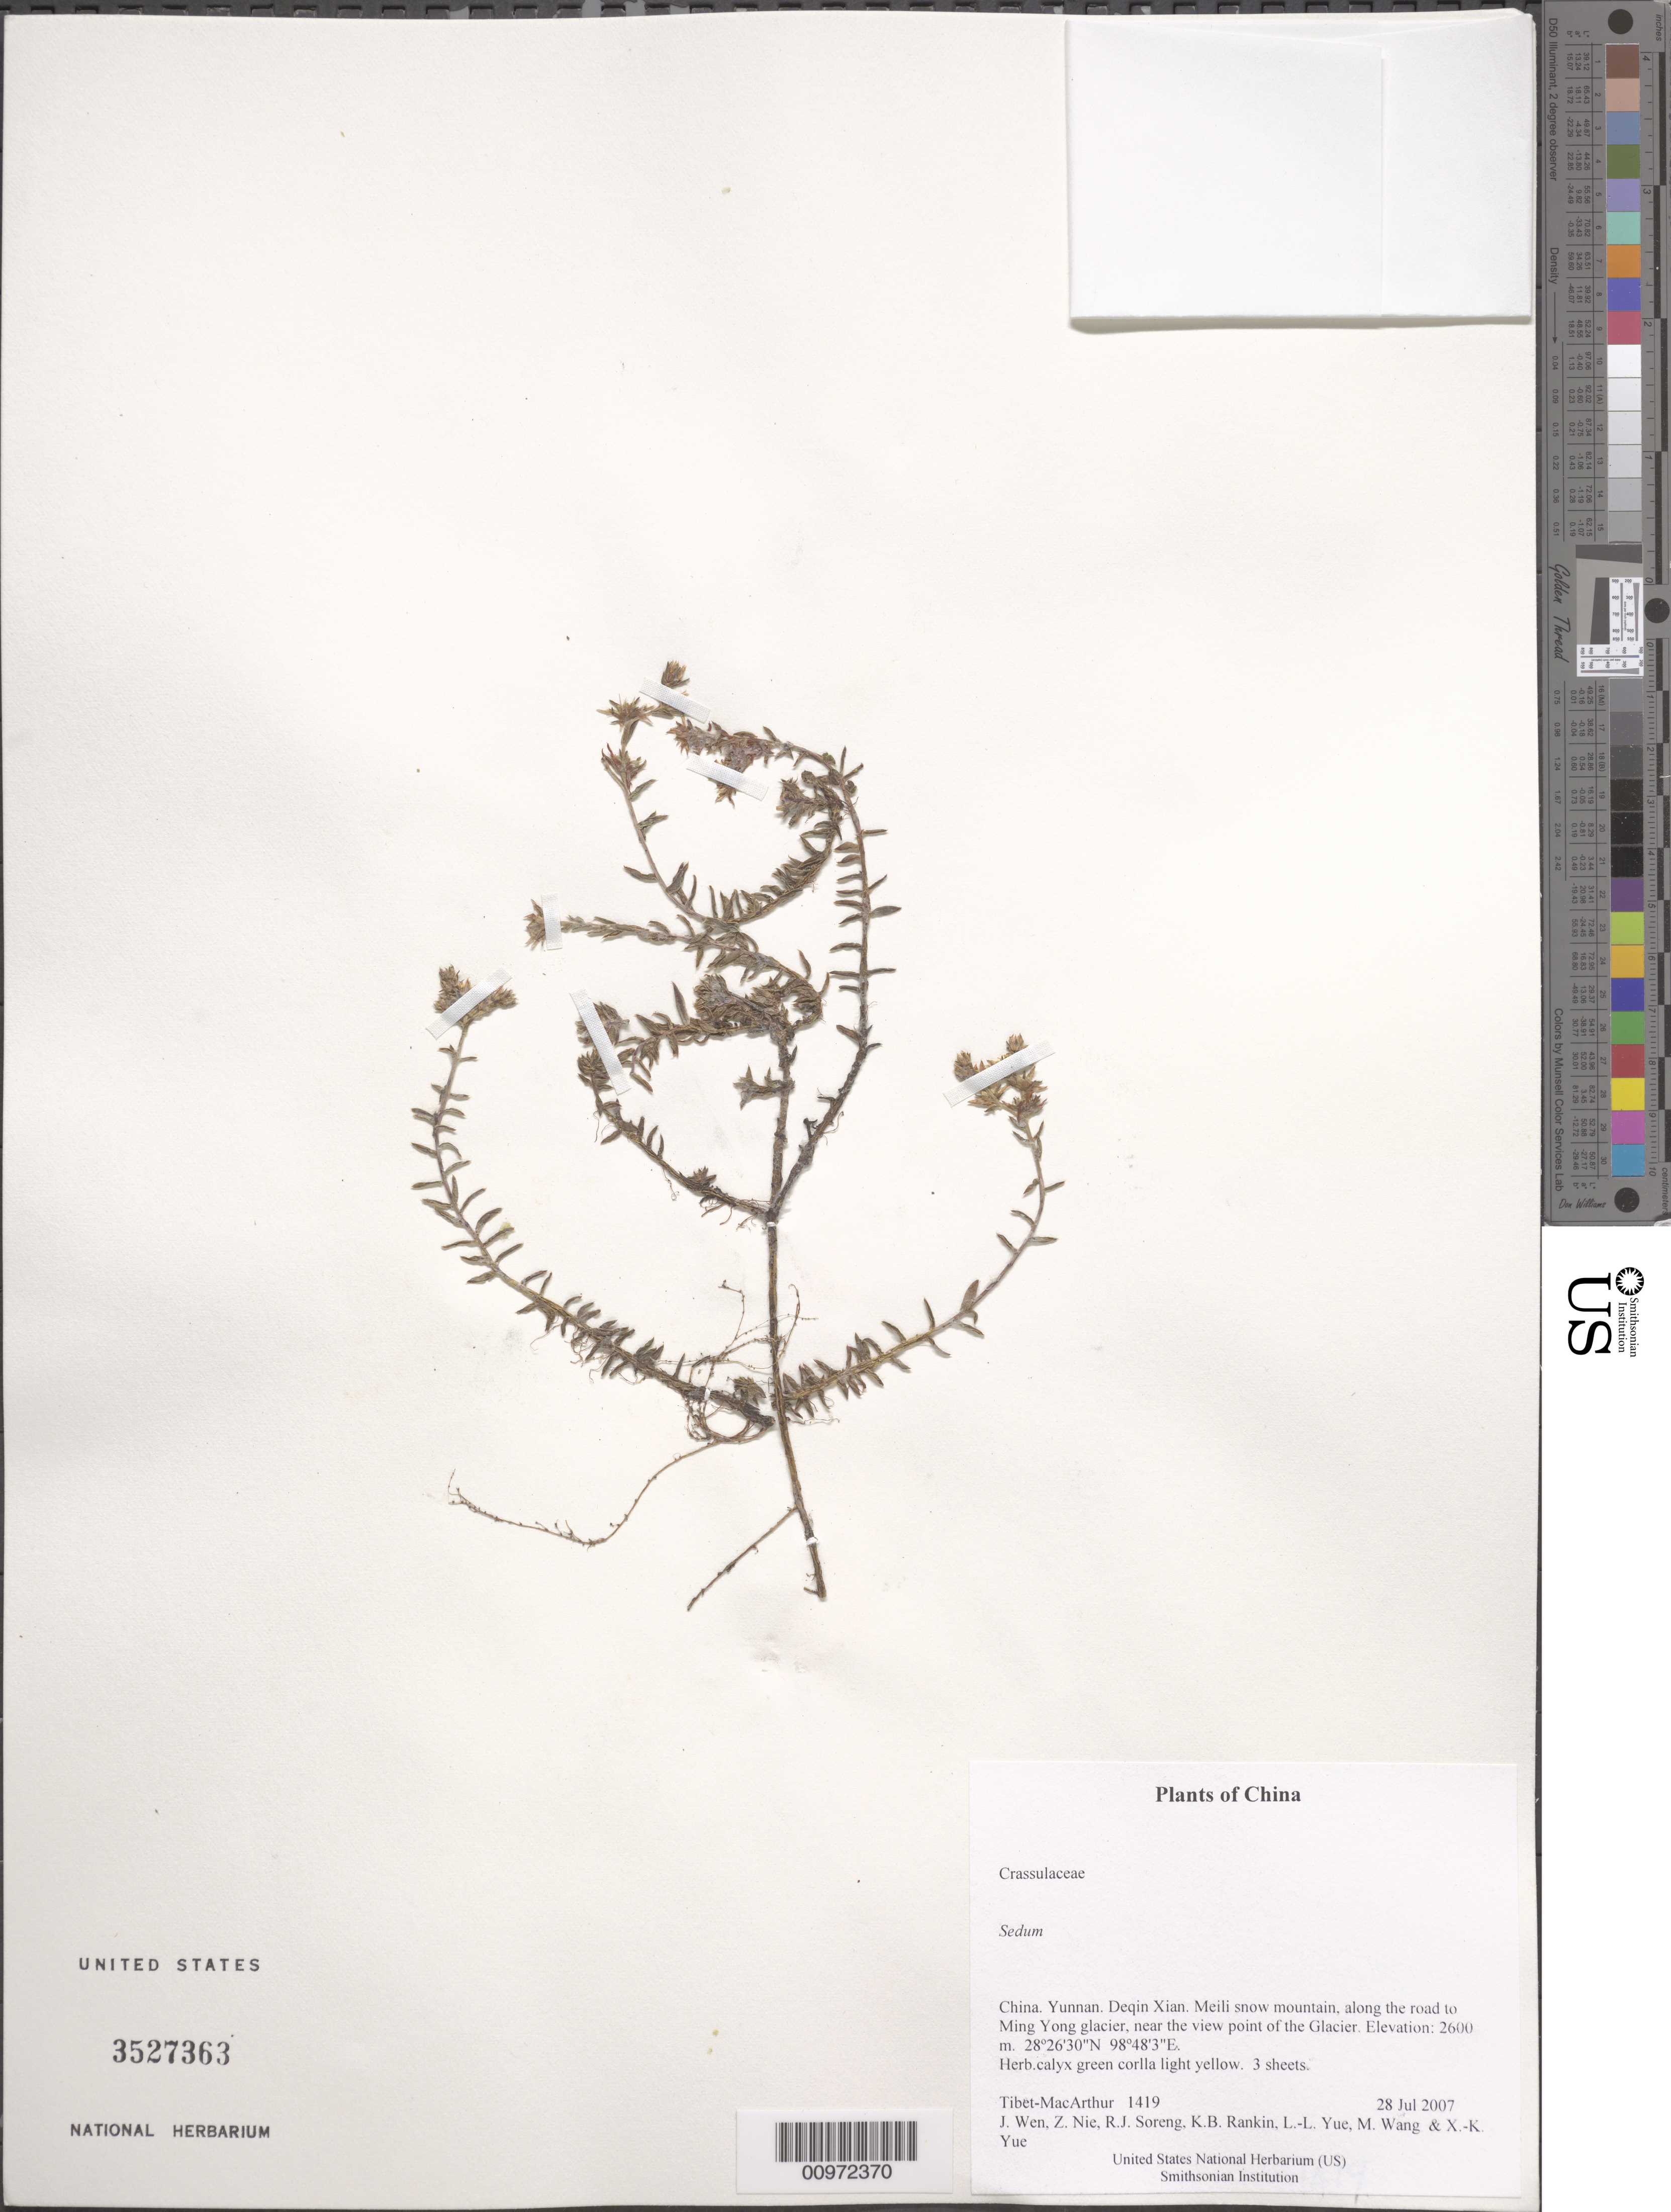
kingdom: Plantae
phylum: Tracheophyta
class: Magnoliopsida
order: Saxifragales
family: Crassulaceae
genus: Sedum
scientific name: Sedum sp.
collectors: Tibet-MacArthur, J. Wen, Z. Nie, R. J. Soreng, K. Rankin, L. Yue, M. Wang & X. Yue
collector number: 1419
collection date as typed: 28 Jul 2007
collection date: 2007-07-28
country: China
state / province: Yunnan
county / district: Deqin Xian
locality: Meili snow mountain, along the road to Ming Yong glacier, near the view point of the Glacier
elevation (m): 2600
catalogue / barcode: US 3527363